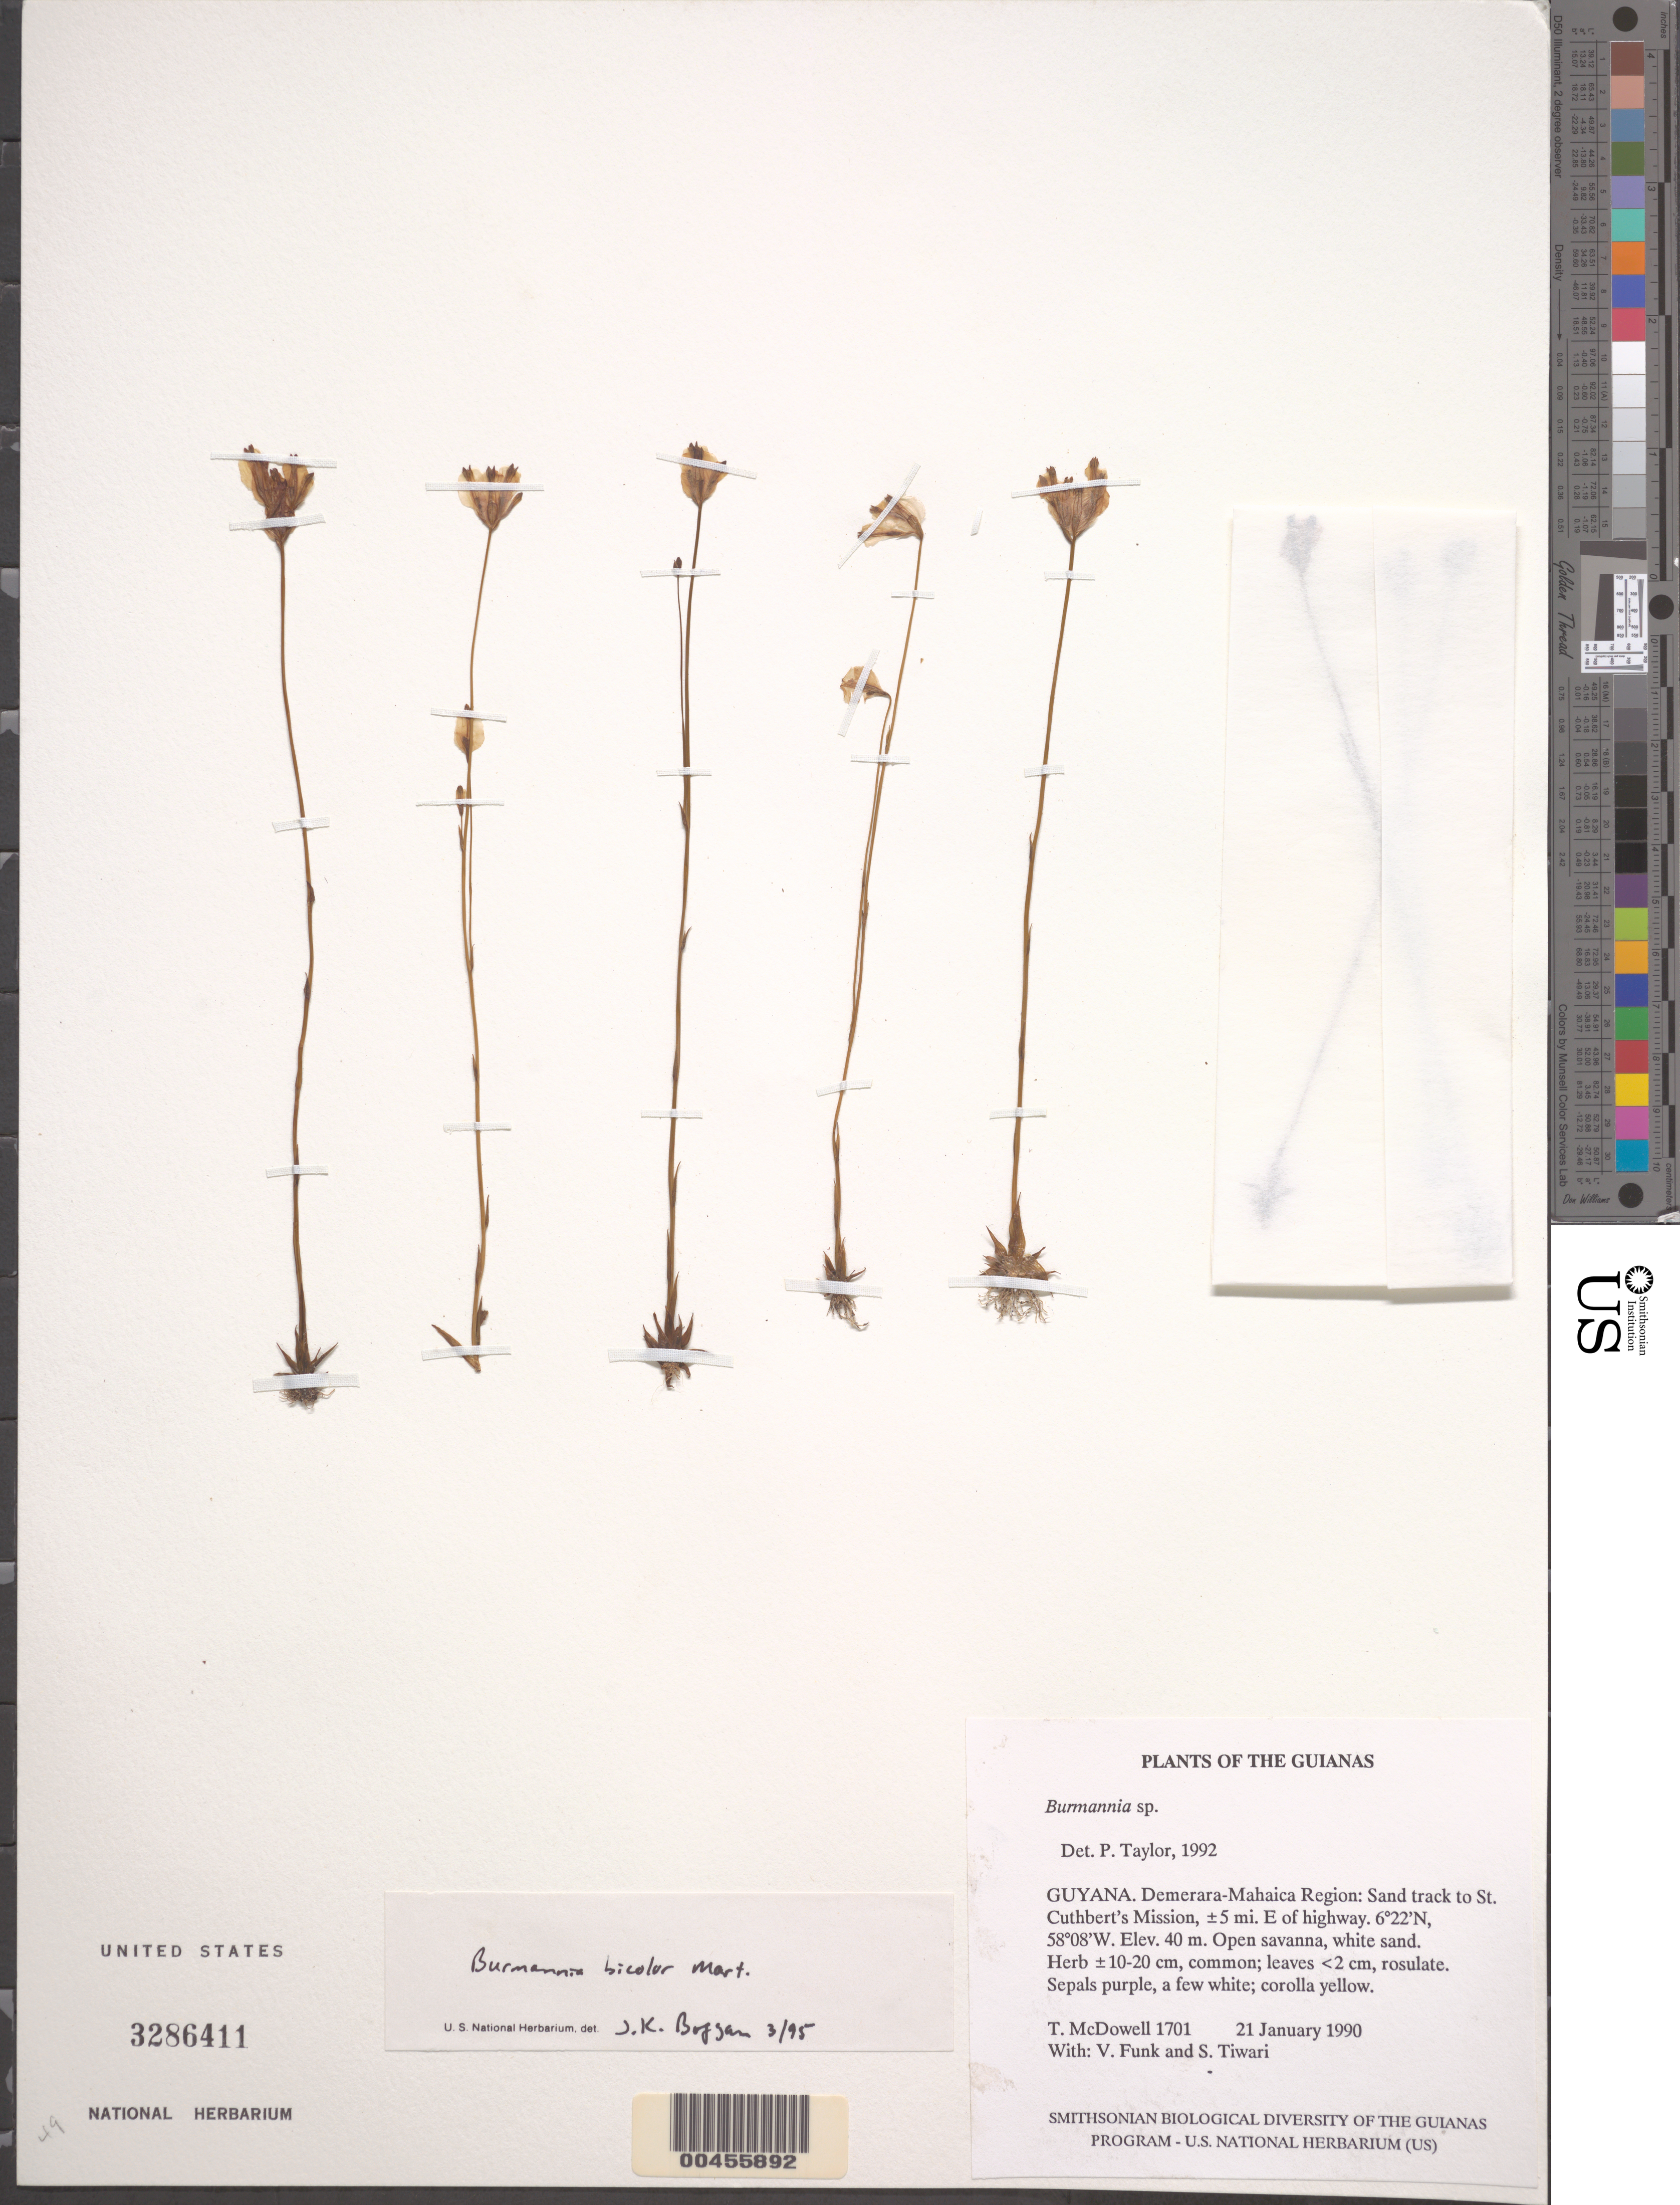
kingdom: Plantae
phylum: Tracheophyta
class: Liliopsida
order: Dioscoreales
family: Burmanniaceae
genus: Burmannia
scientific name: Burmannia bicolor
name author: Mart.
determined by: Maas, Paul J. M.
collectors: T. McDowell, V. Funk & S. Tiwari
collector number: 1701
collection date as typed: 21 January 1990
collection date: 1990-01-21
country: Guyana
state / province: Demerara-Mahaica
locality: Sand track to St. Cuthbert's Mission, ±5 mi. E of highway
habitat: Open savanna, white sand, highly soaked from 3 weeks of rain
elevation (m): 40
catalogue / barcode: US 3286411